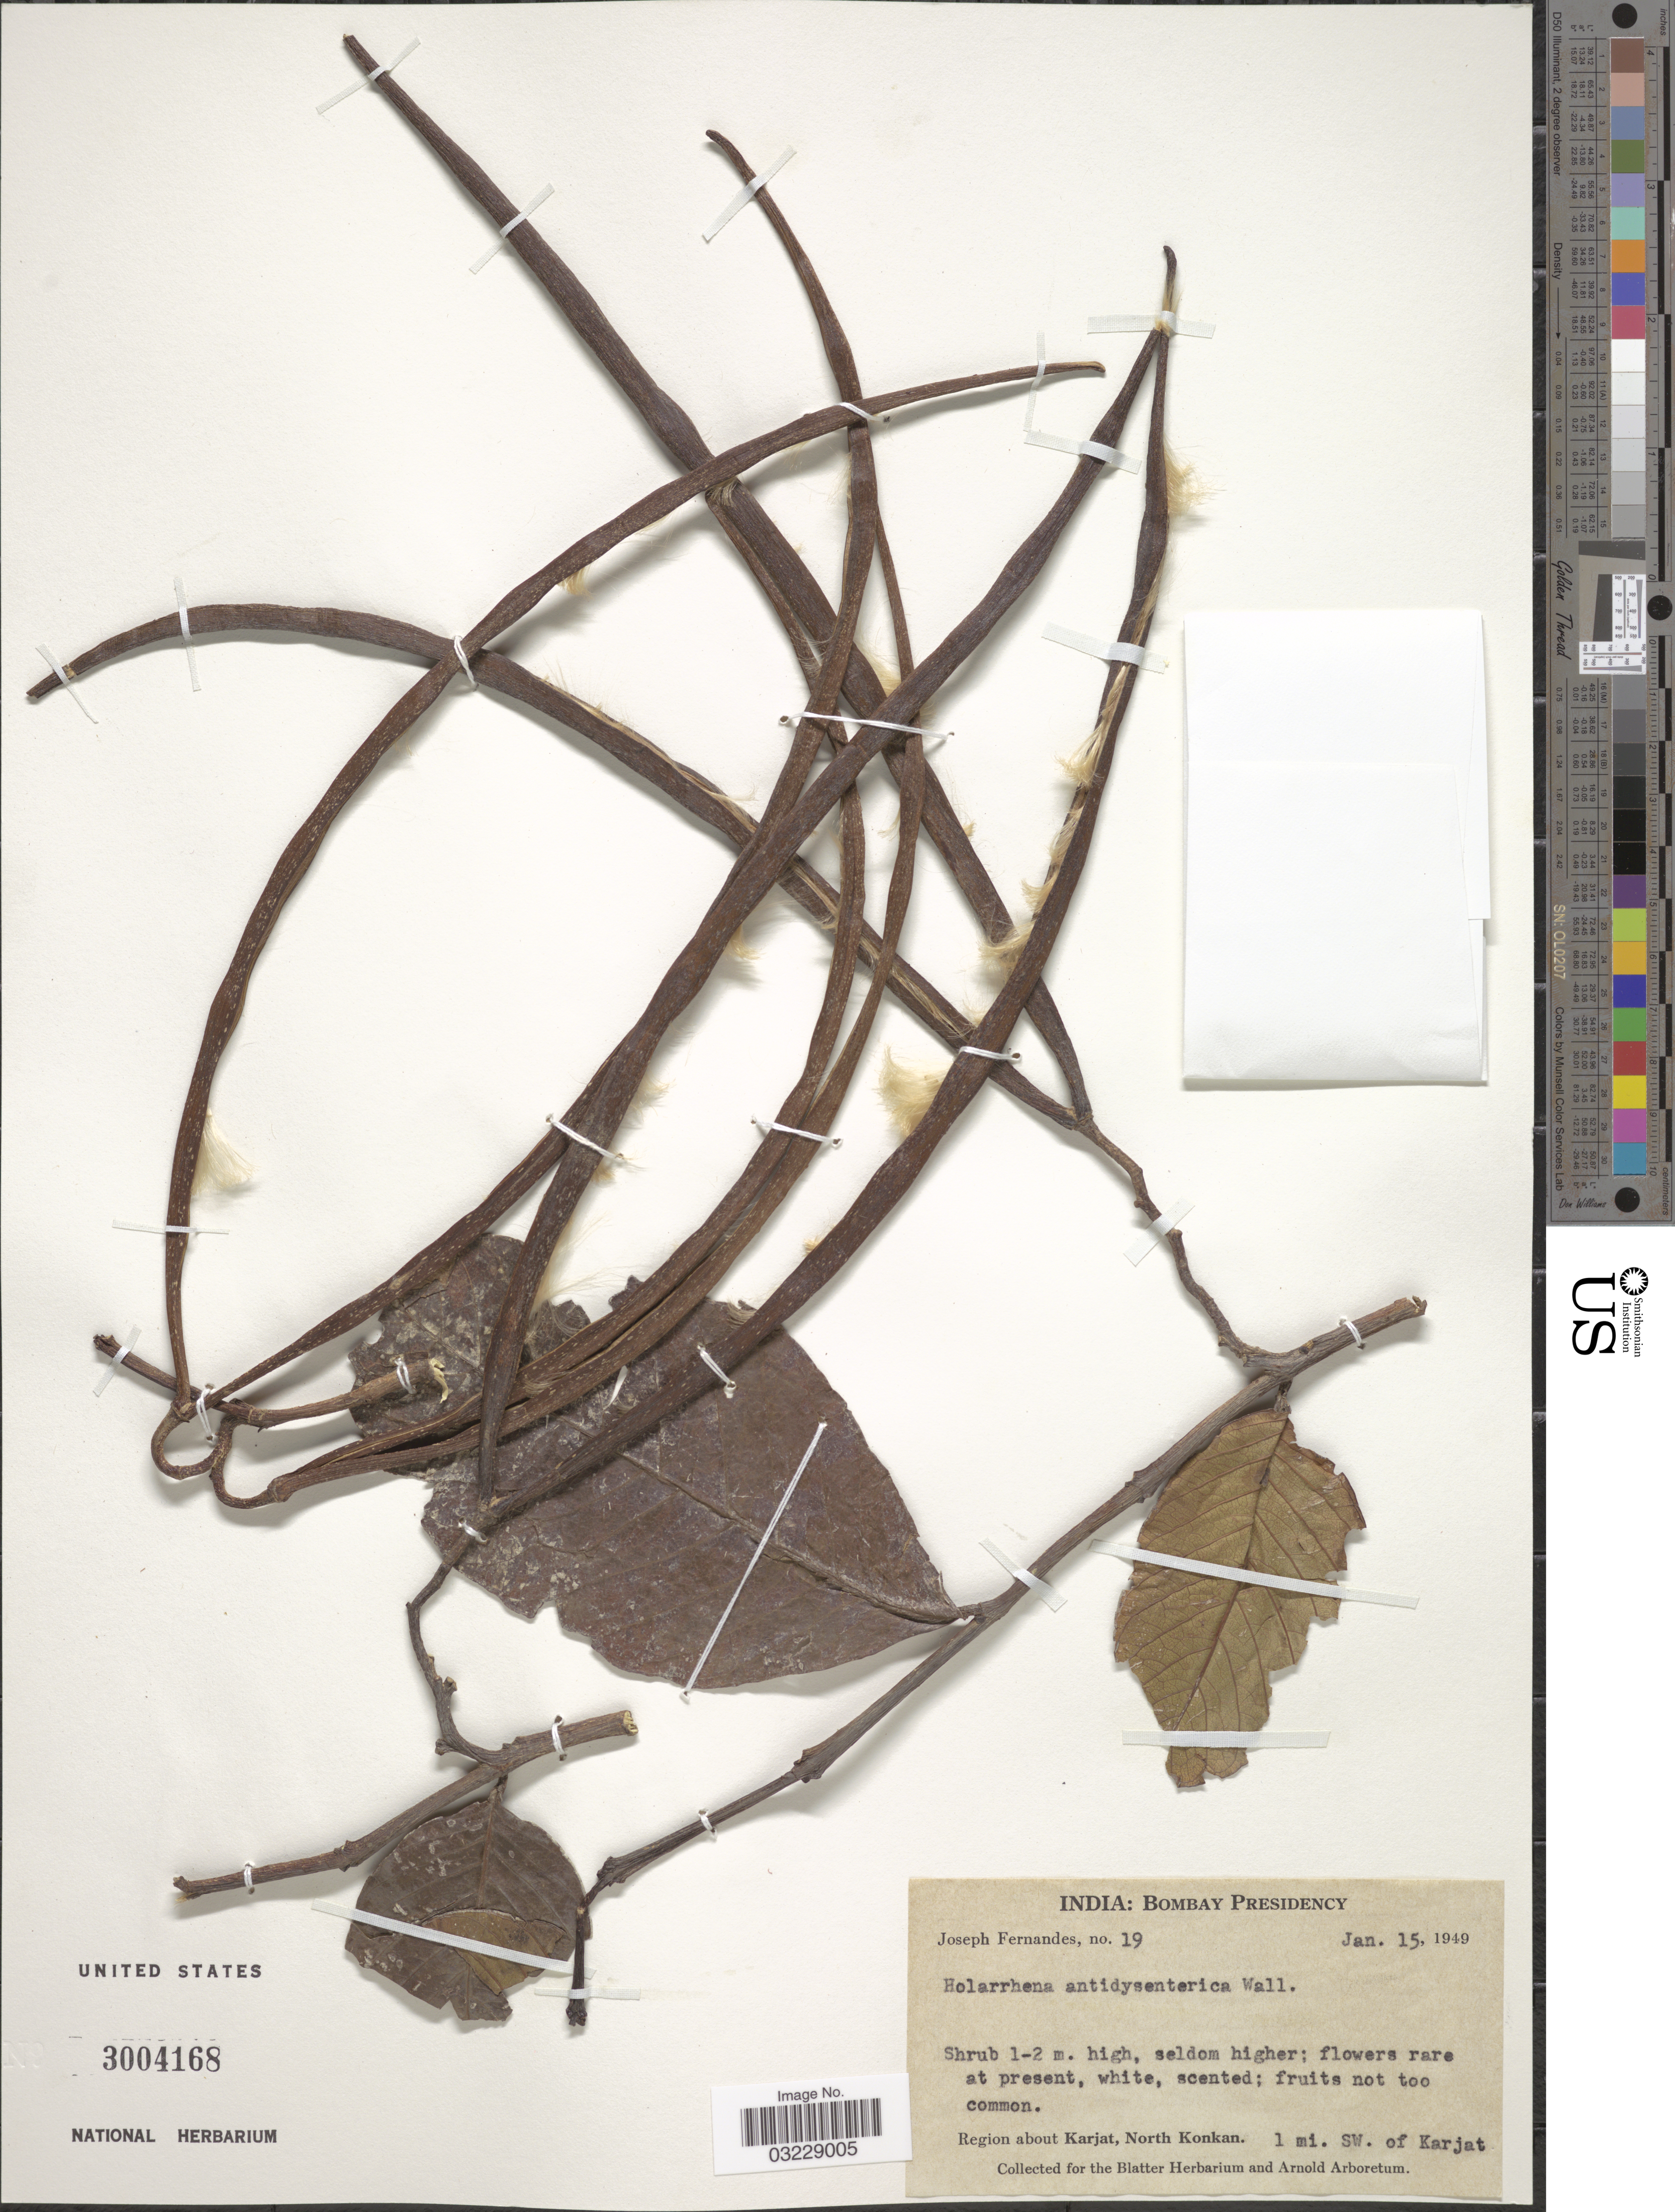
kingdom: Plantae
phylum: Tracheophyta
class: Magnoliopsida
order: Gentianales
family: Apocynaceae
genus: Holarrhena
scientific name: Holarrhena pubescens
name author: (Buch.-Ham.) Wall. ex G. Don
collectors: J. Fernandes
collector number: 19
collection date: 1949-01-15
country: India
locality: Bombay Presidency. Region about Karjat, North Konkan. 1 mi. SW. of Karjat.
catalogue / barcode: US 3004168